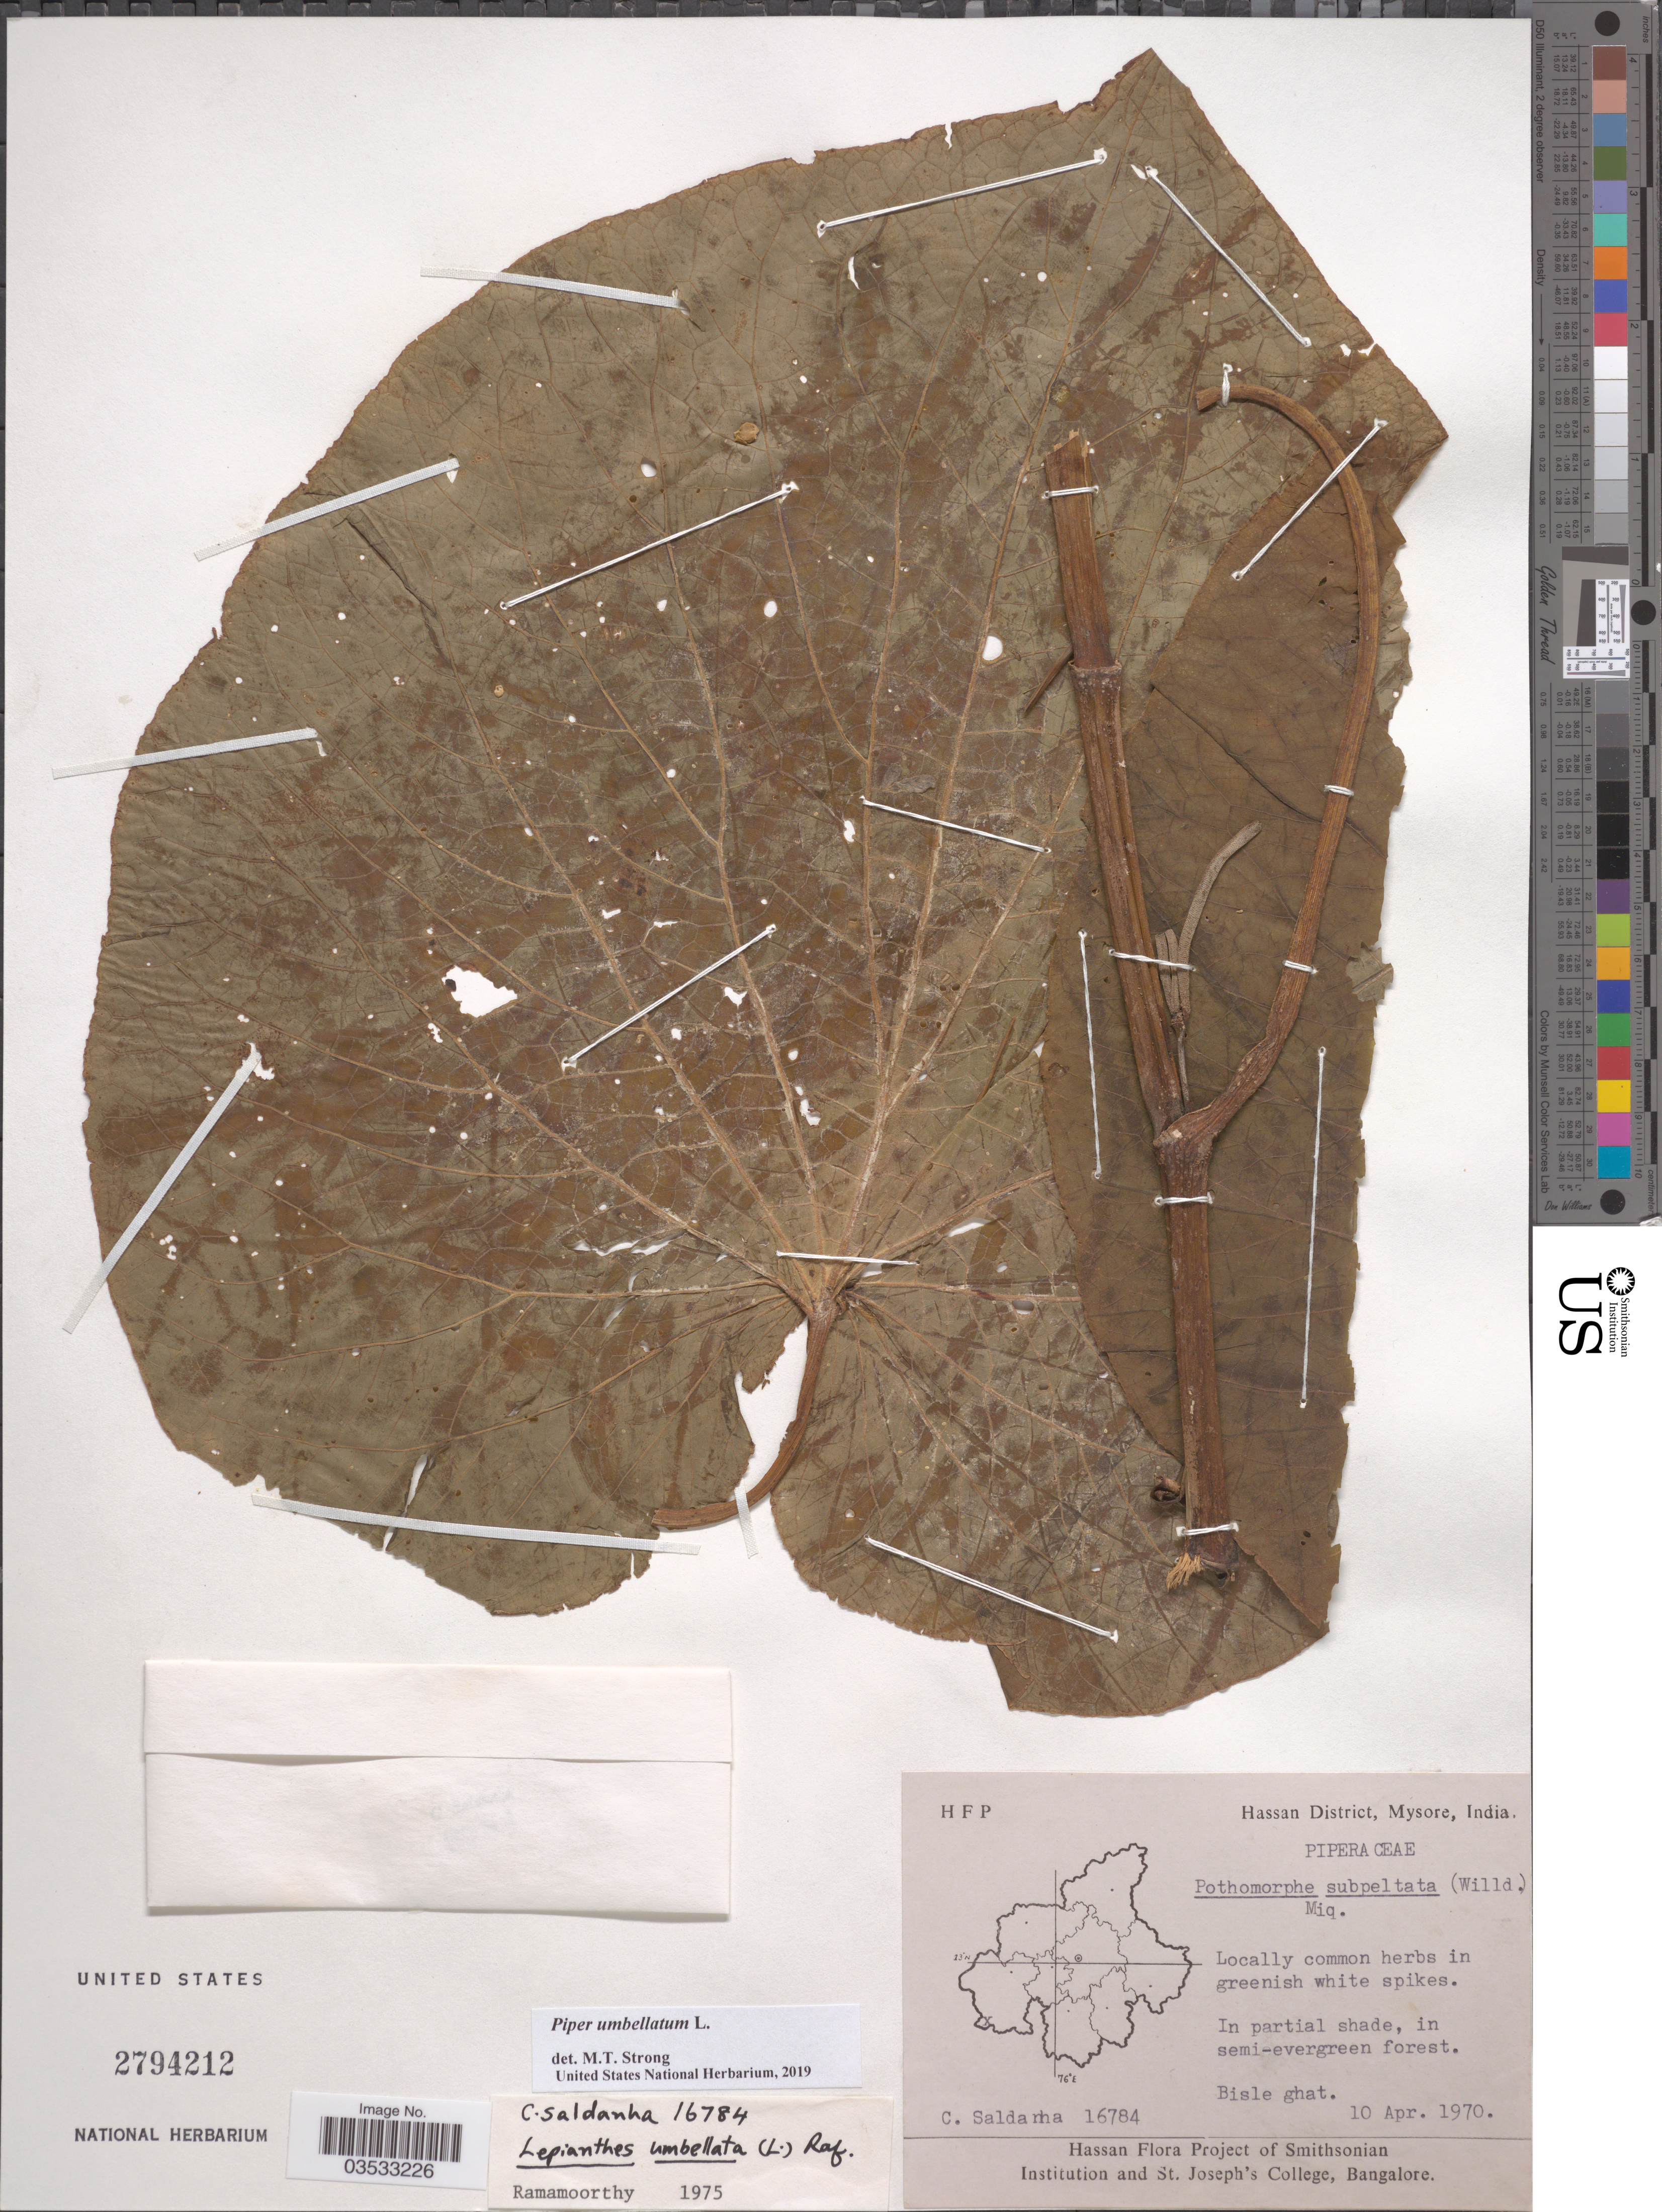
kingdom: Plantae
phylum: Tracheophyta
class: Magnoliopsida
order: Piperales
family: Piperaceae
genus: Piper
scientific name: Piper umbellatum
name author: L.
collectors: C. Saldanha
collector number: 16784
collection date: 1970-04-10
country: India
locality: Hassan District, Mysore. Bisle ghat.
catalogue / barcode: US 2794212